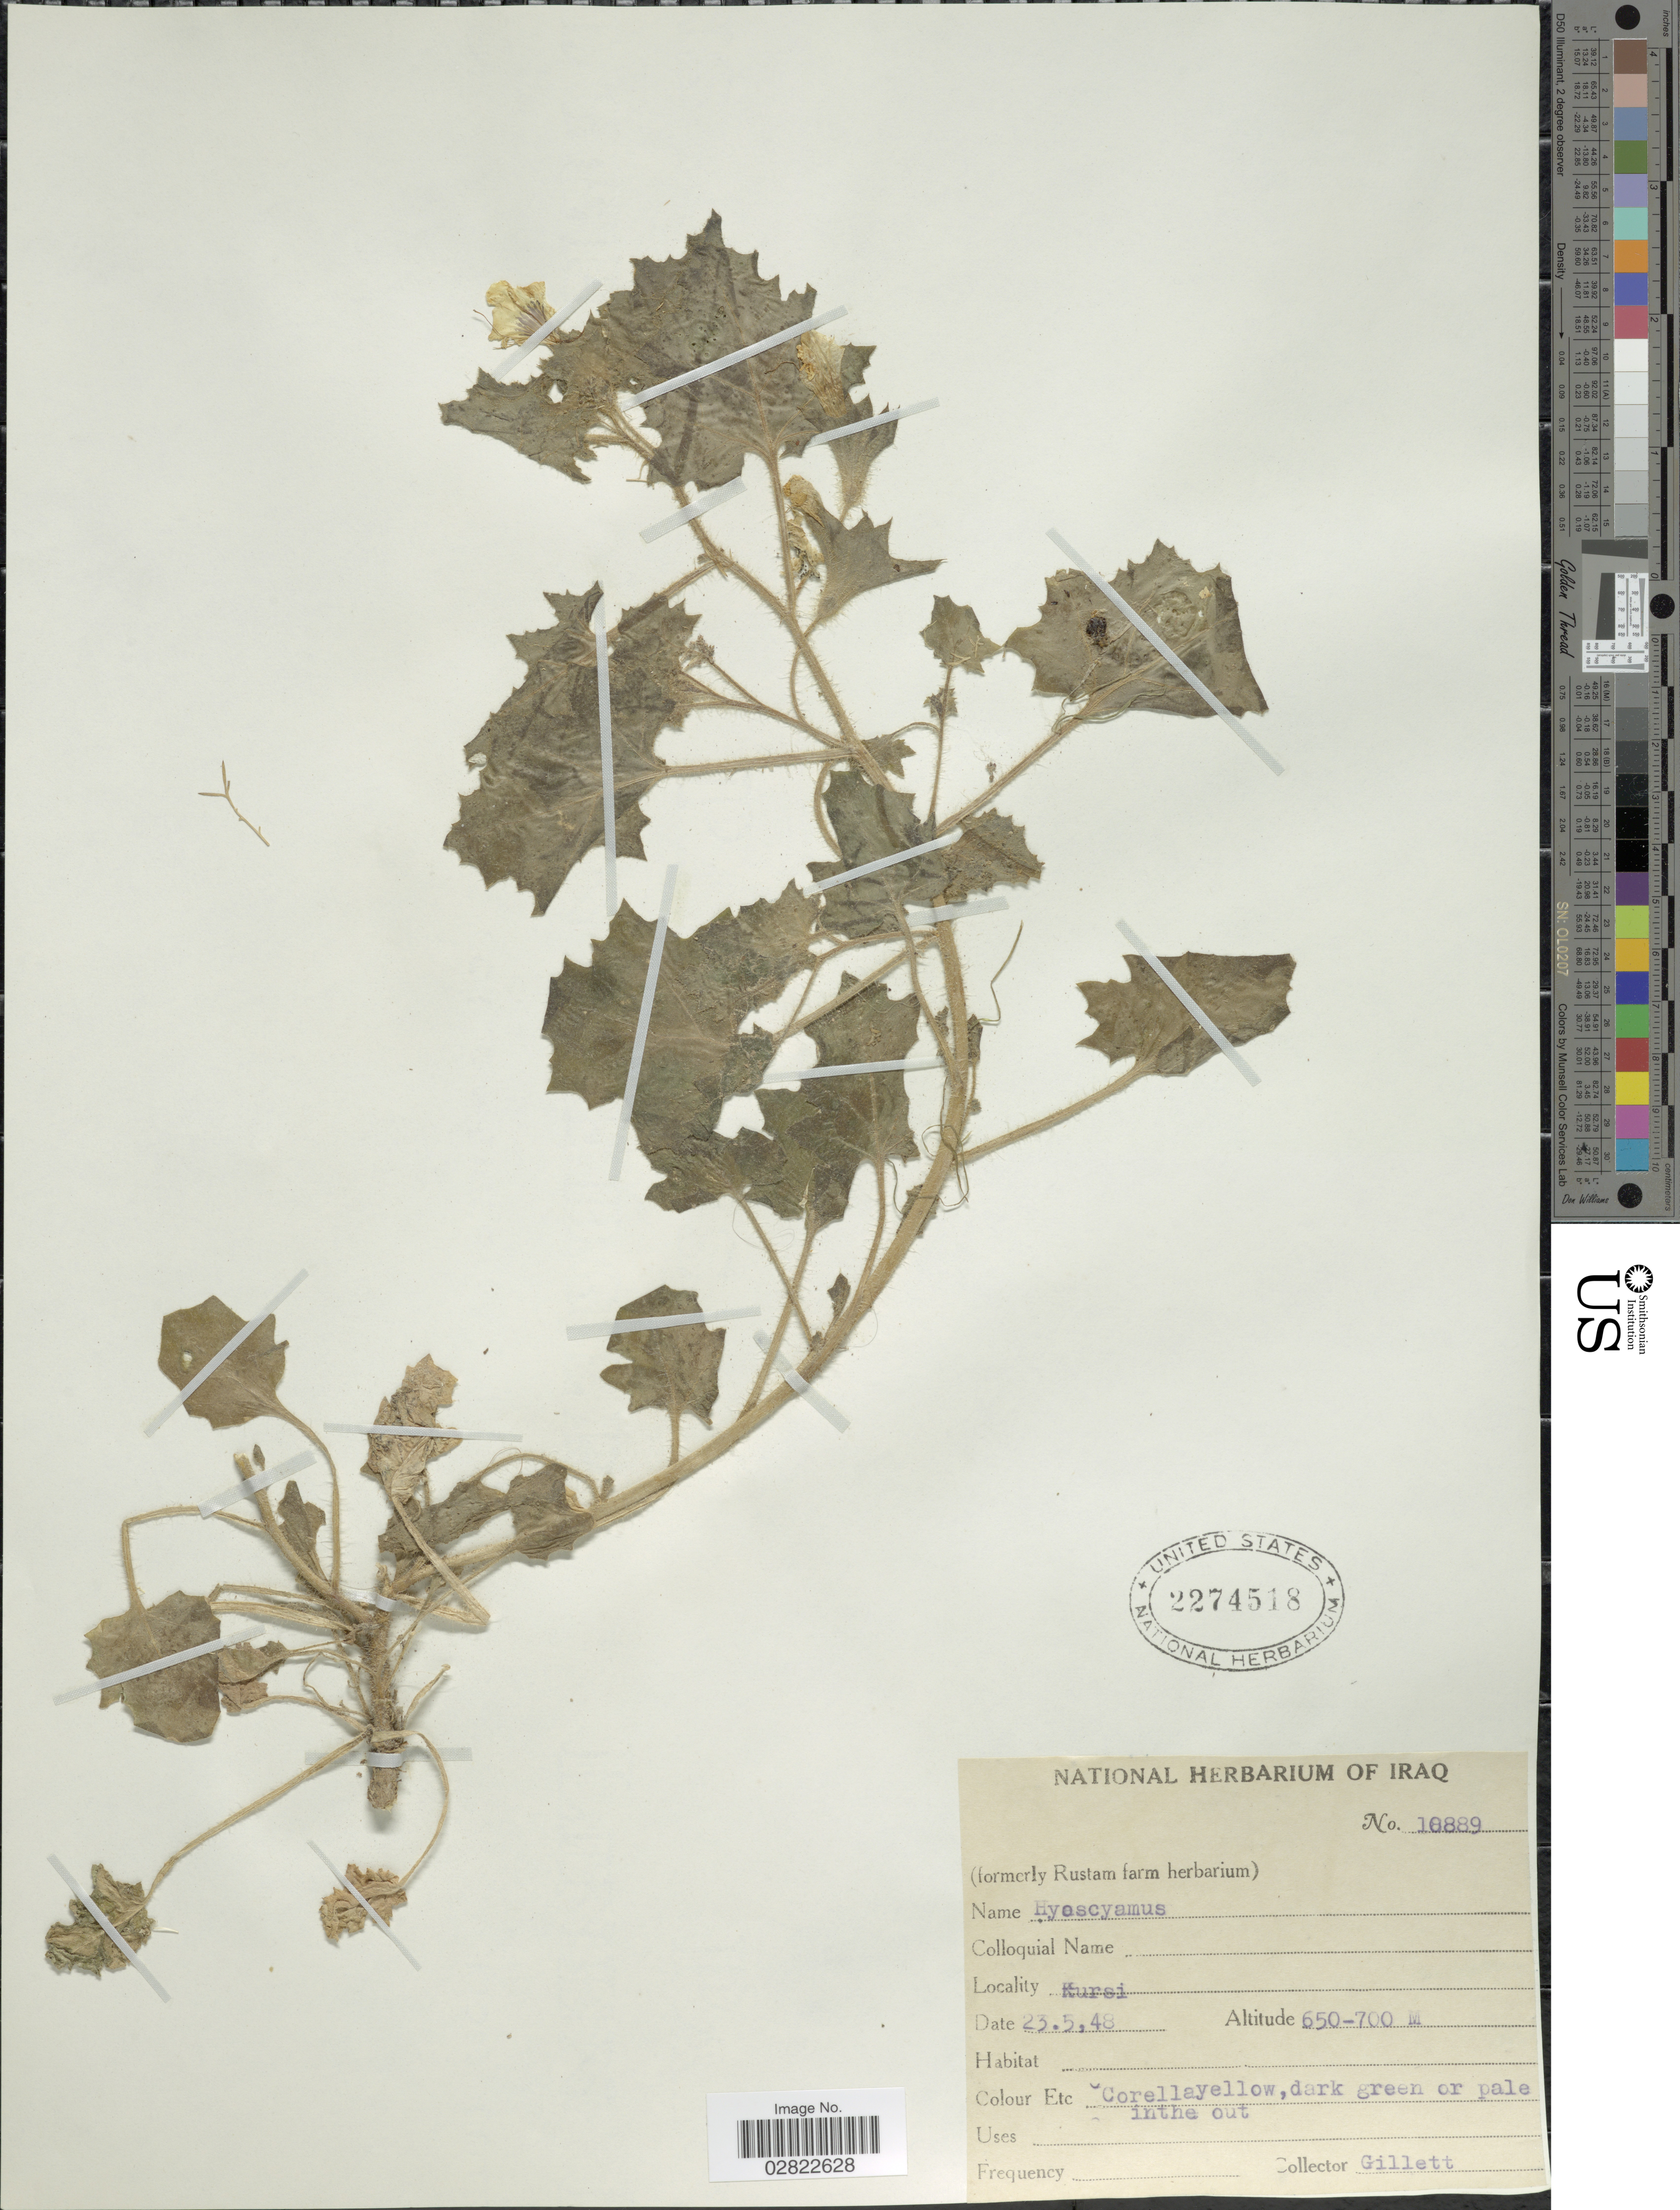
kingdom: Plantae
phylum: Tracheophyta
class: Magnoliopsida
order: Solanales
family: Solanaceae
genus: Hyoscyamus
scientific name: Hyoscyamus sp.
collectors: Gillett, --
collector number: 10889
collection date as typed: Transcribed d/m/y: 23/5/48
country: Iraq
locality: Kursi.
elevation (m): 650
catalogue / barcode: US 2274518